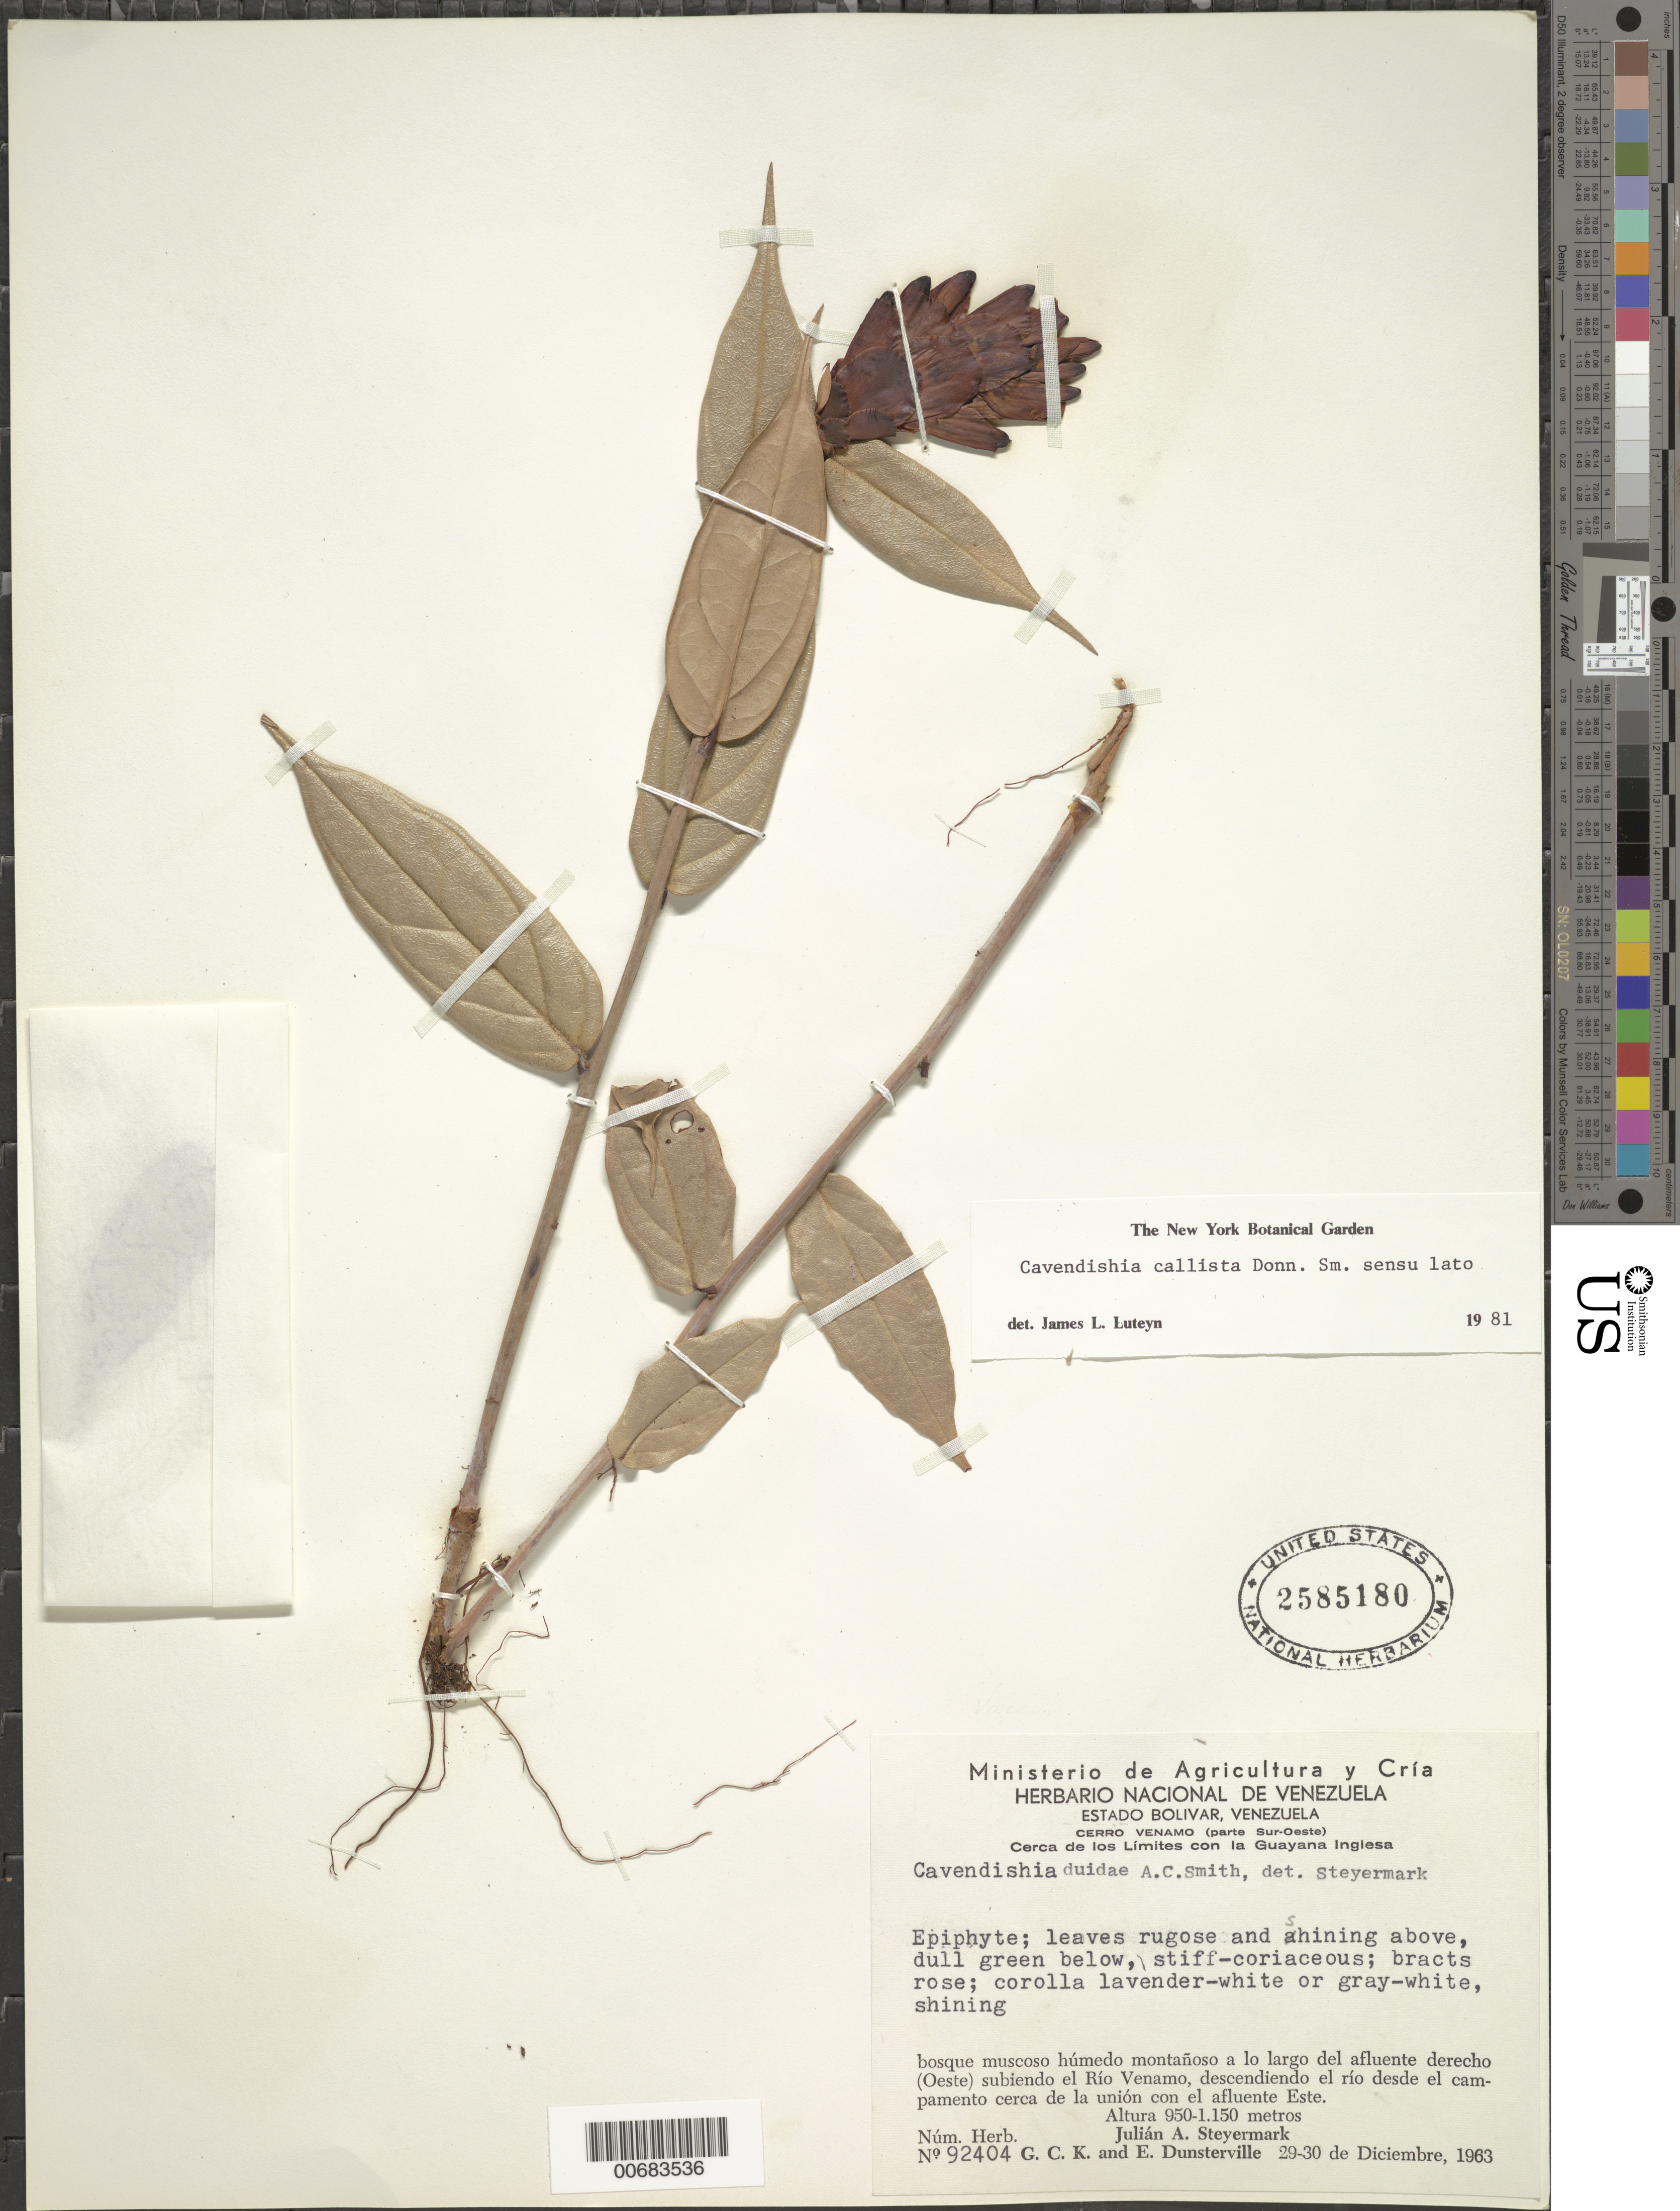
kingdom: Plantae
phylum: Tracheophyta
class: Magnoliopsida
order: Ericales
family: Ericaceae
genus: Cavendishia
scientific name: Cavendishia callista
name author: Donn. Sm.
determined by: Luteyn, J. L.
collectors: J. Steyermark, G. C. K. Dunsterville & E. Dunsterville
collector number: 92404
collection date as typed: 29-Dec-63 to 30-Dec-63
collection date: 1963-12-29/1963-12-30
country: Venezuela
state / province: Bolívar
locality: Cerro Venamo, Río Venamo, cerca de los limites con Guayana Inglesa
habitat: Bosque muscoso humedo montanoso a lo largo del rio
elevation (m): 950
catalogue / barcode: US 2585180